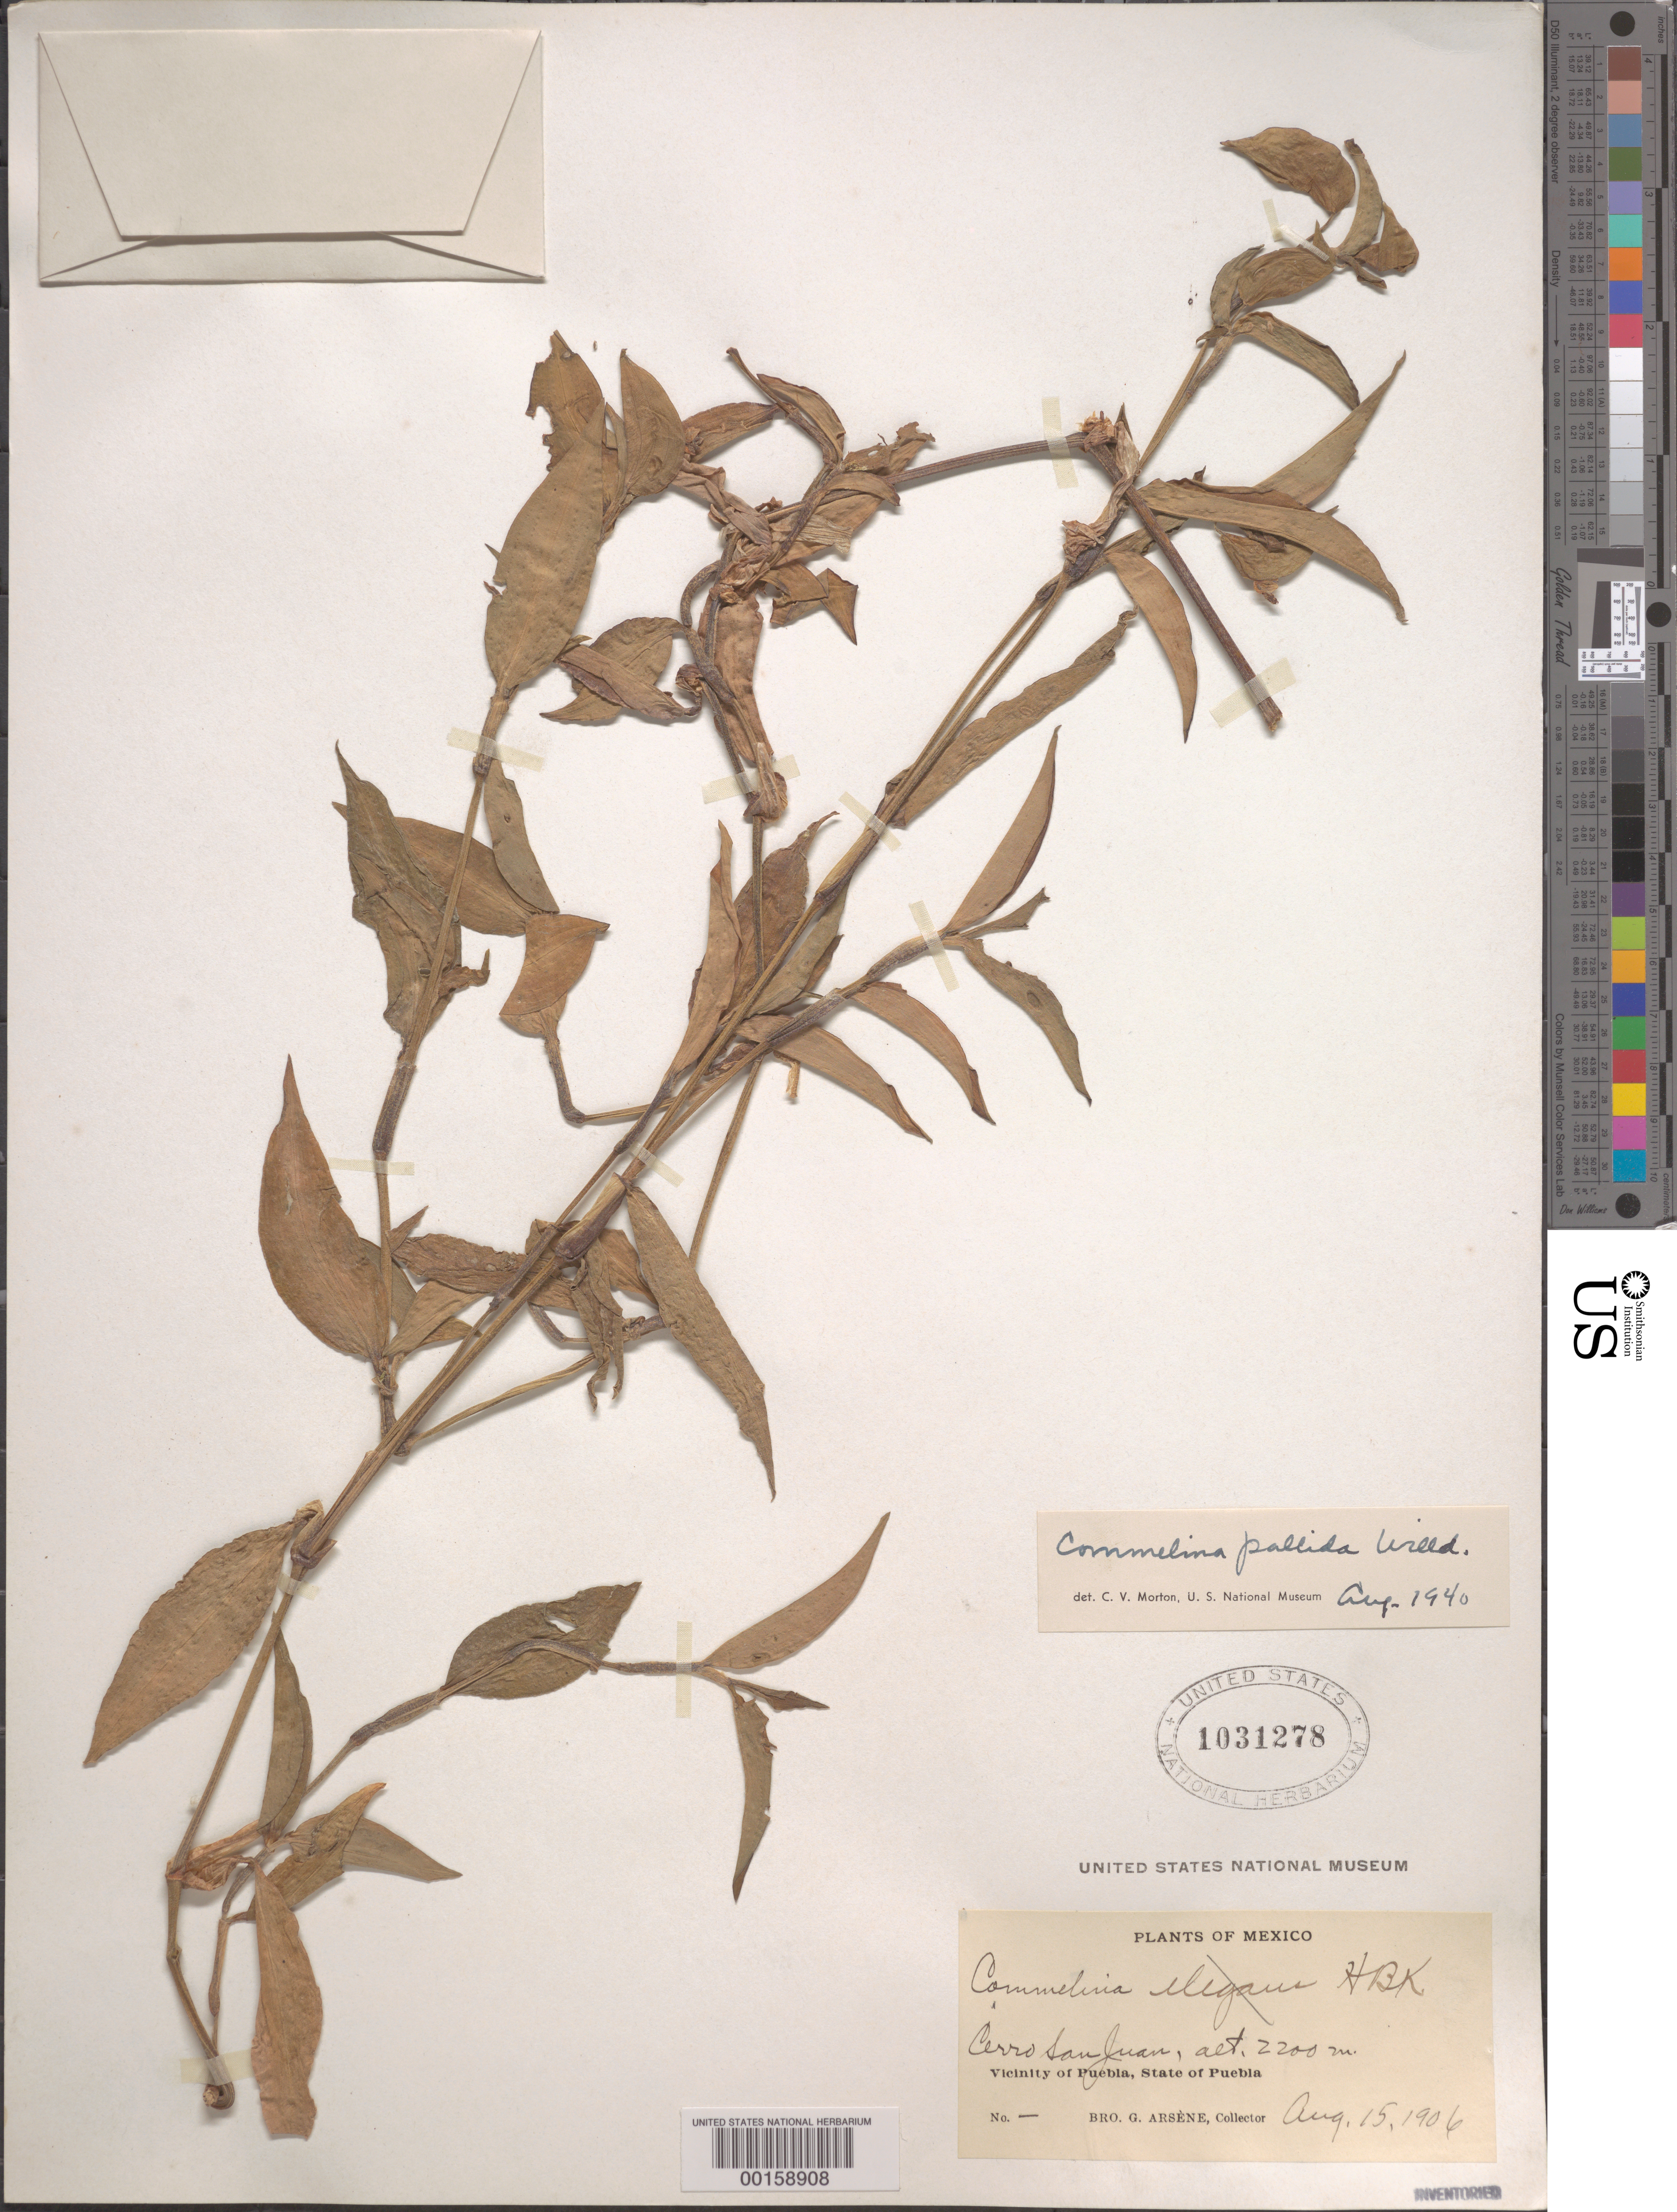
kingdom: Plantae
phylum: Tracheophyta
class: Liliopsida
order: Commelinales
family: Commelinaceae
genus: Commelina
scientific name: Commelina pallida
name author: Willd.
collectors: Bro. G. Arsène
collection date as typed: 15 Aug 1906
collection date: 1906-08-15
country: Mexico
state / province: Puebla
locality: Puebla; cerro san juan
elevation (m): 2200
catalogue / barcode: US 1031278